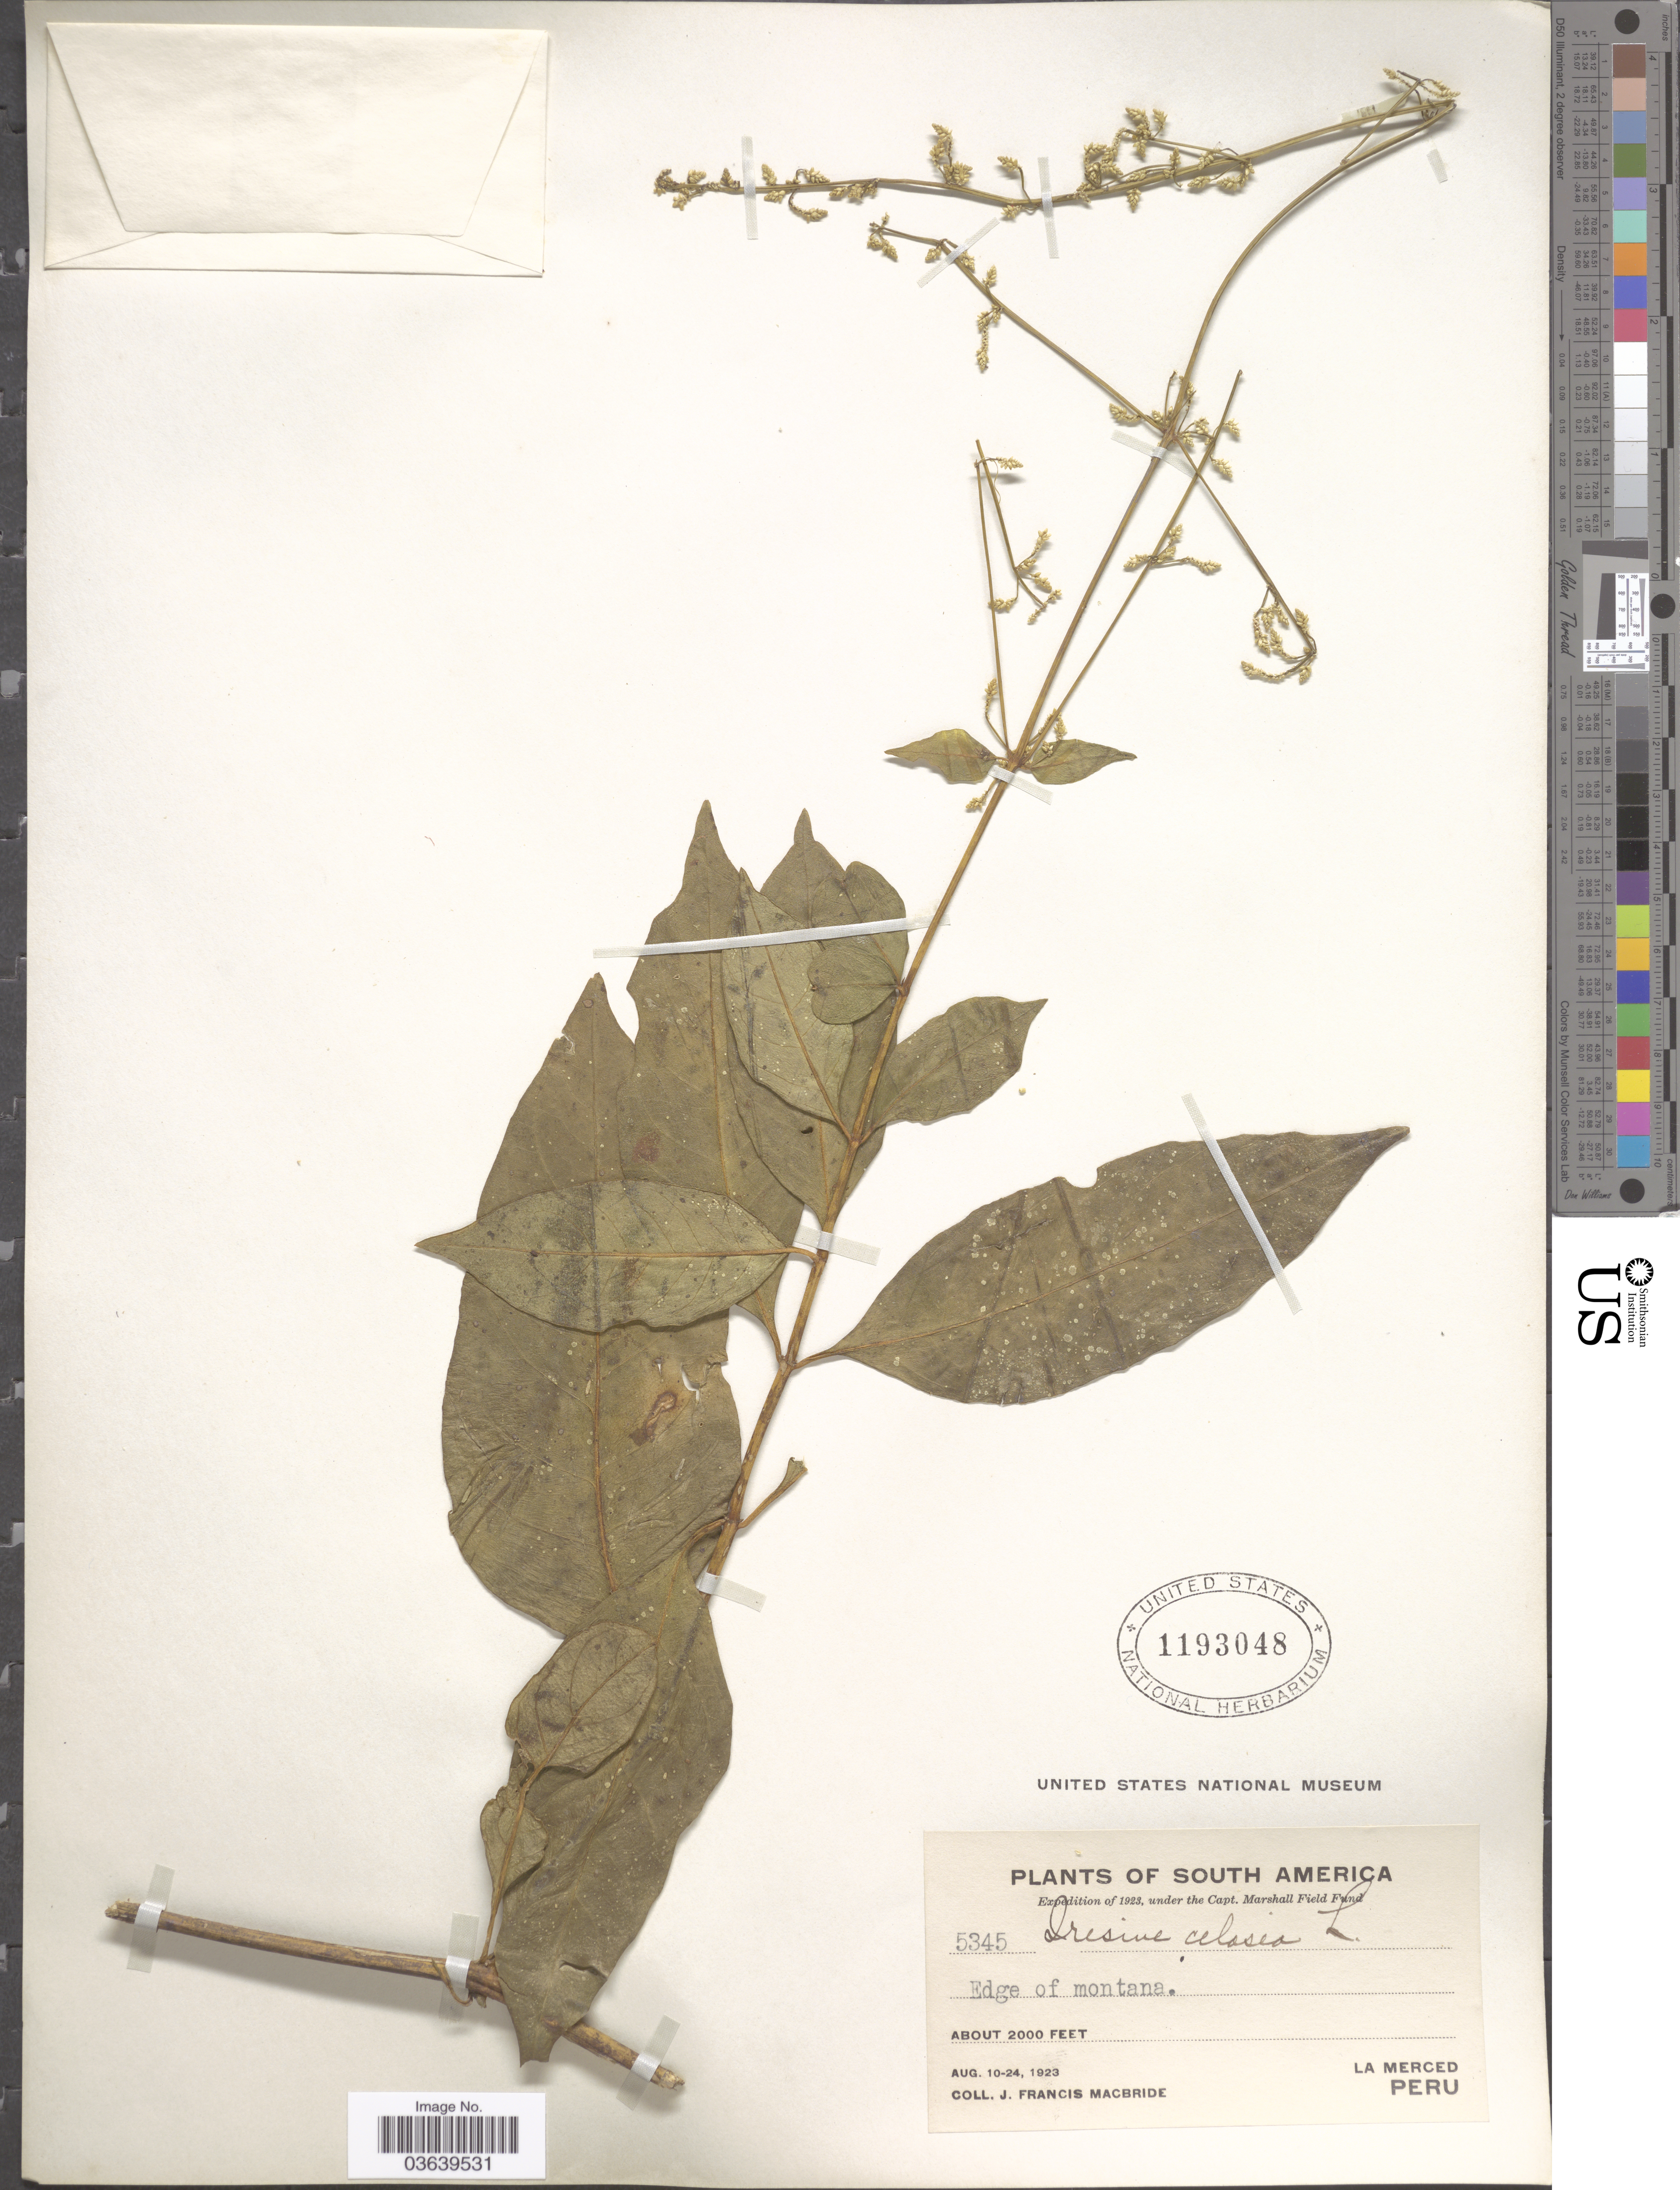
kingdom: Plantae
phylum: Tracheophyta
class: Magnoliopsida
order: Caryophyllales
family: Amaranthaceae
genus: Iresine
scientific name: Iresine celosia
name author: L.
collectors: J. F. Macbride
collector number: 5345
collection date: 1923-08-10/1923-08-24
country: Peru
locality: La Merced.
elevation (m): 610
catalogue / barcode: US 1193048